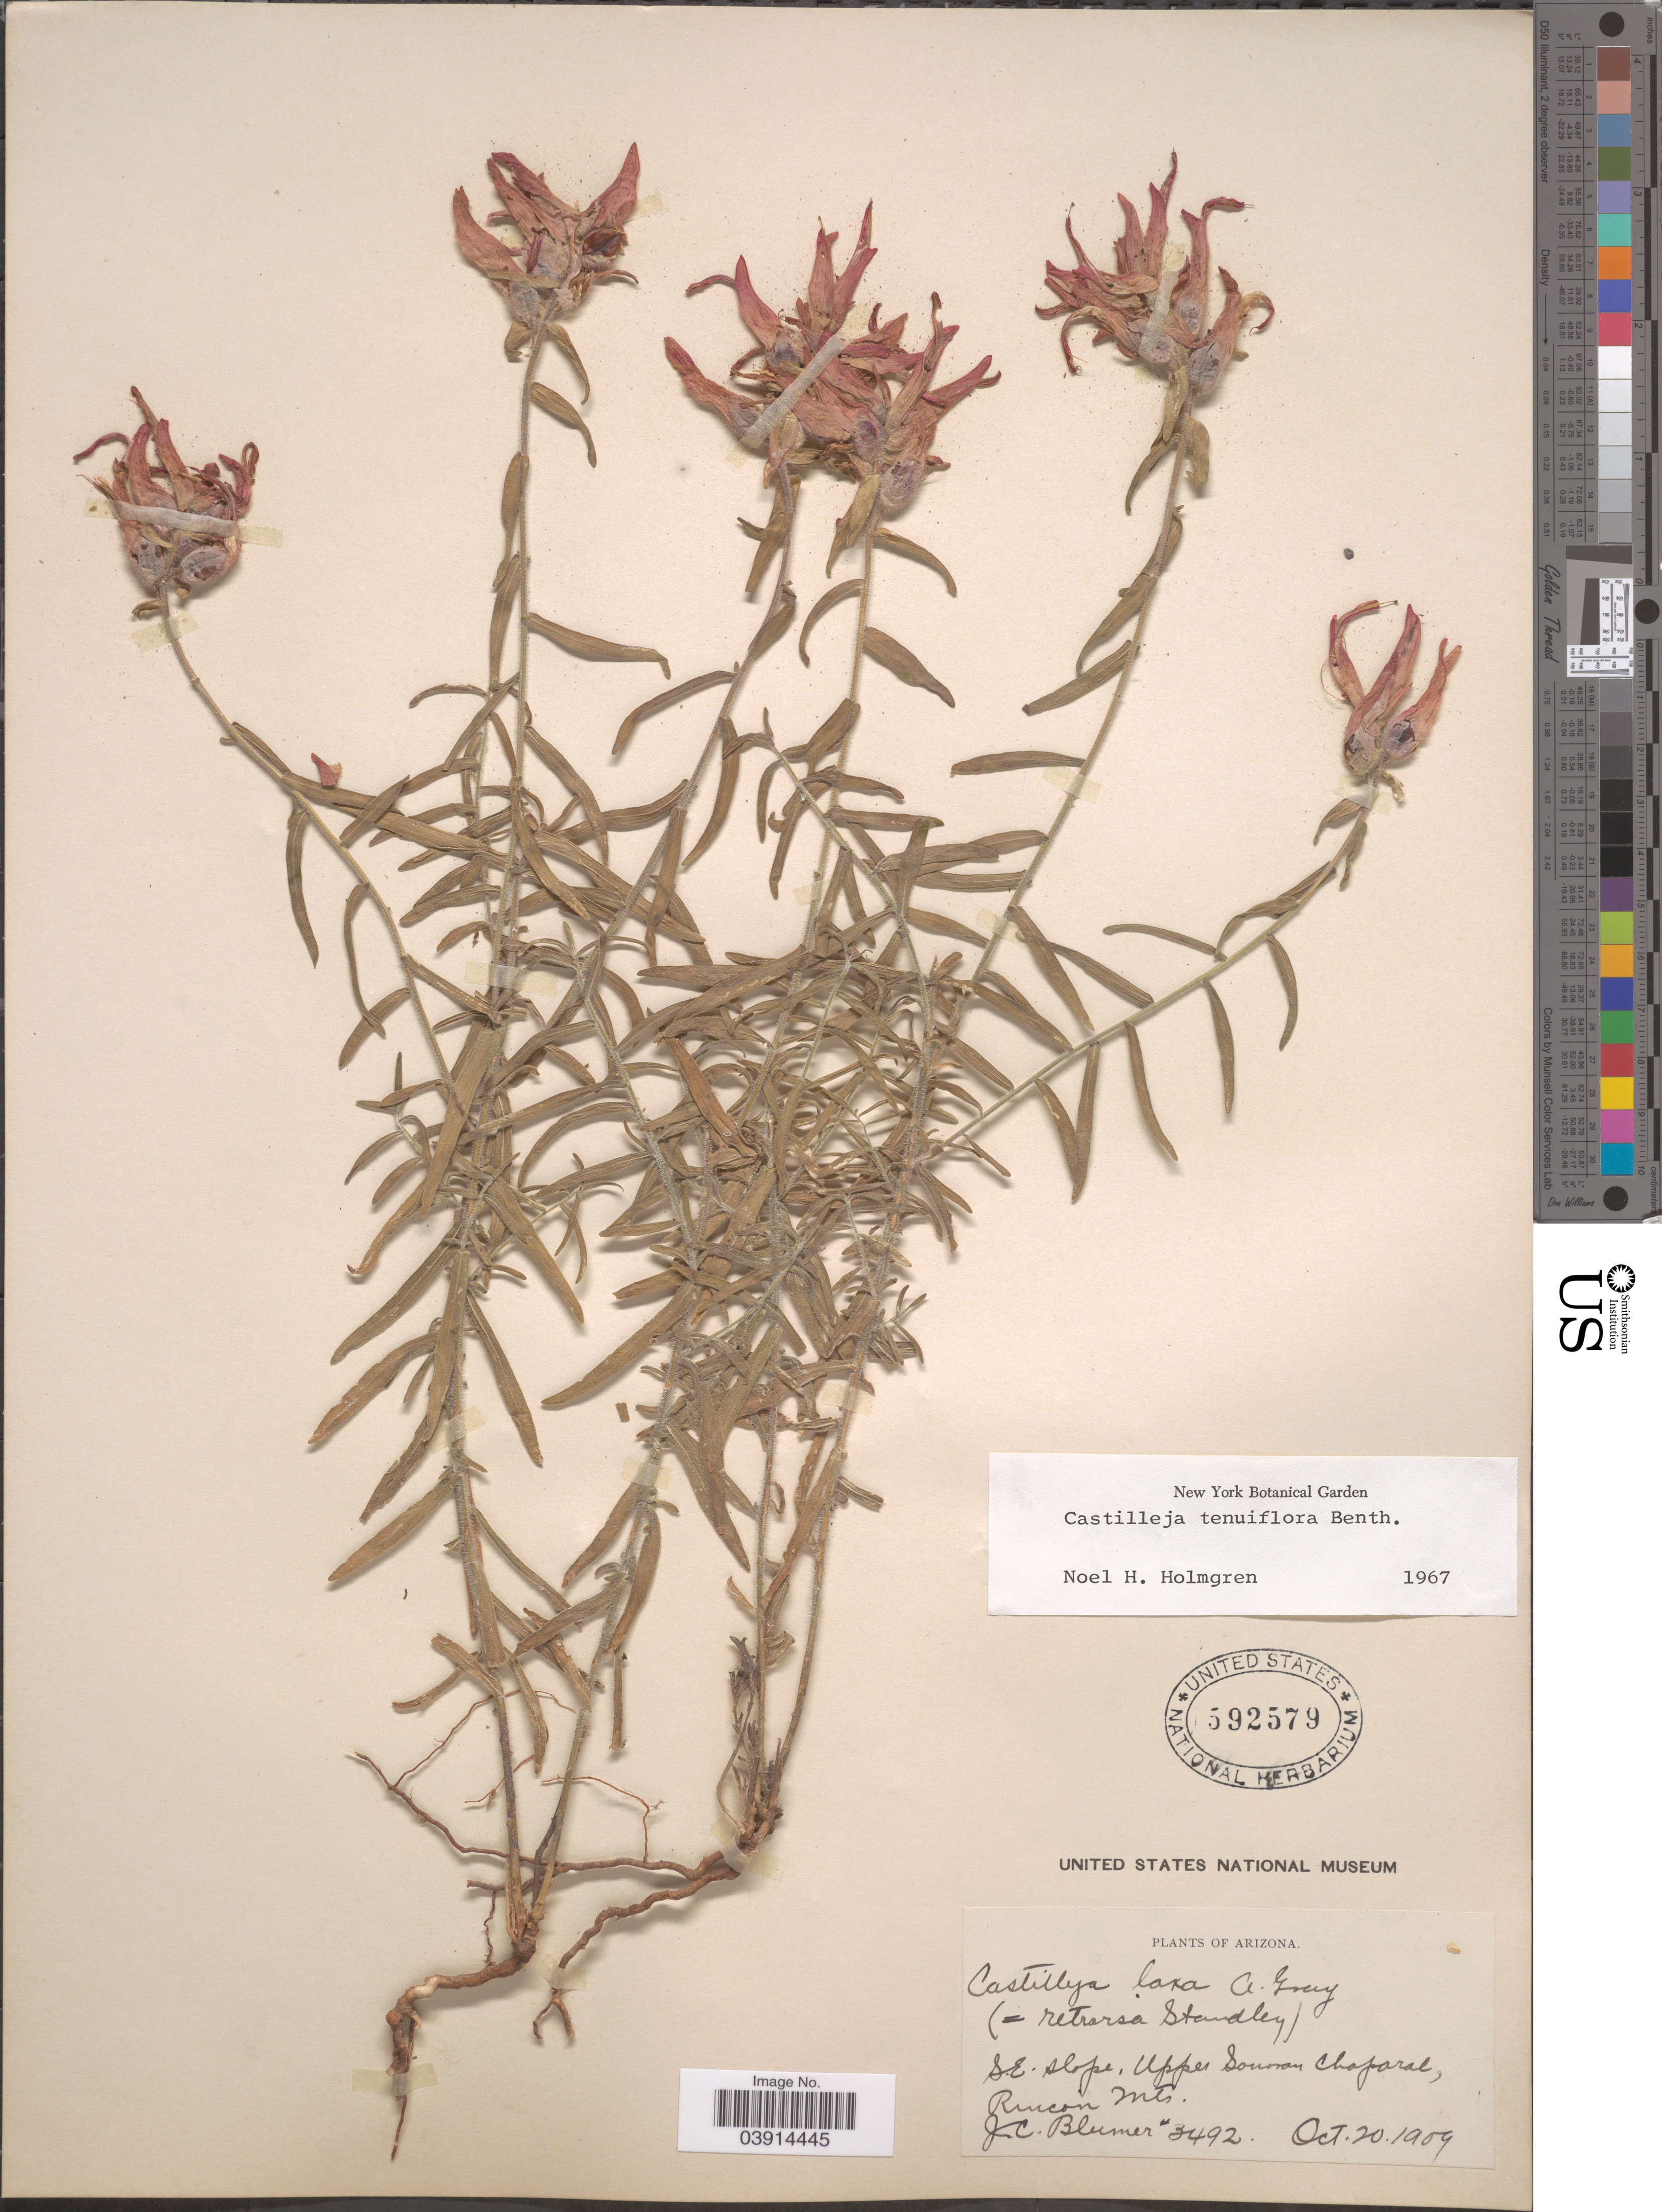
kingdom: Plantae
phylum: Tracheophyta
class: Magnoliopsida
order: Lamiales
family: Orobanchaceae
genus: Castilleja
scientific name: Castilleja tenuiflora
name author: Benth.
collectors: J. C. Blumer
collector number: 3492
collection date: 1909-10-20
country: United States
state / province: Arizona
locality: S.E. slope, Upper Sonoran Chaparal, Rincon Mts.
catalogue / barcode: US 592579